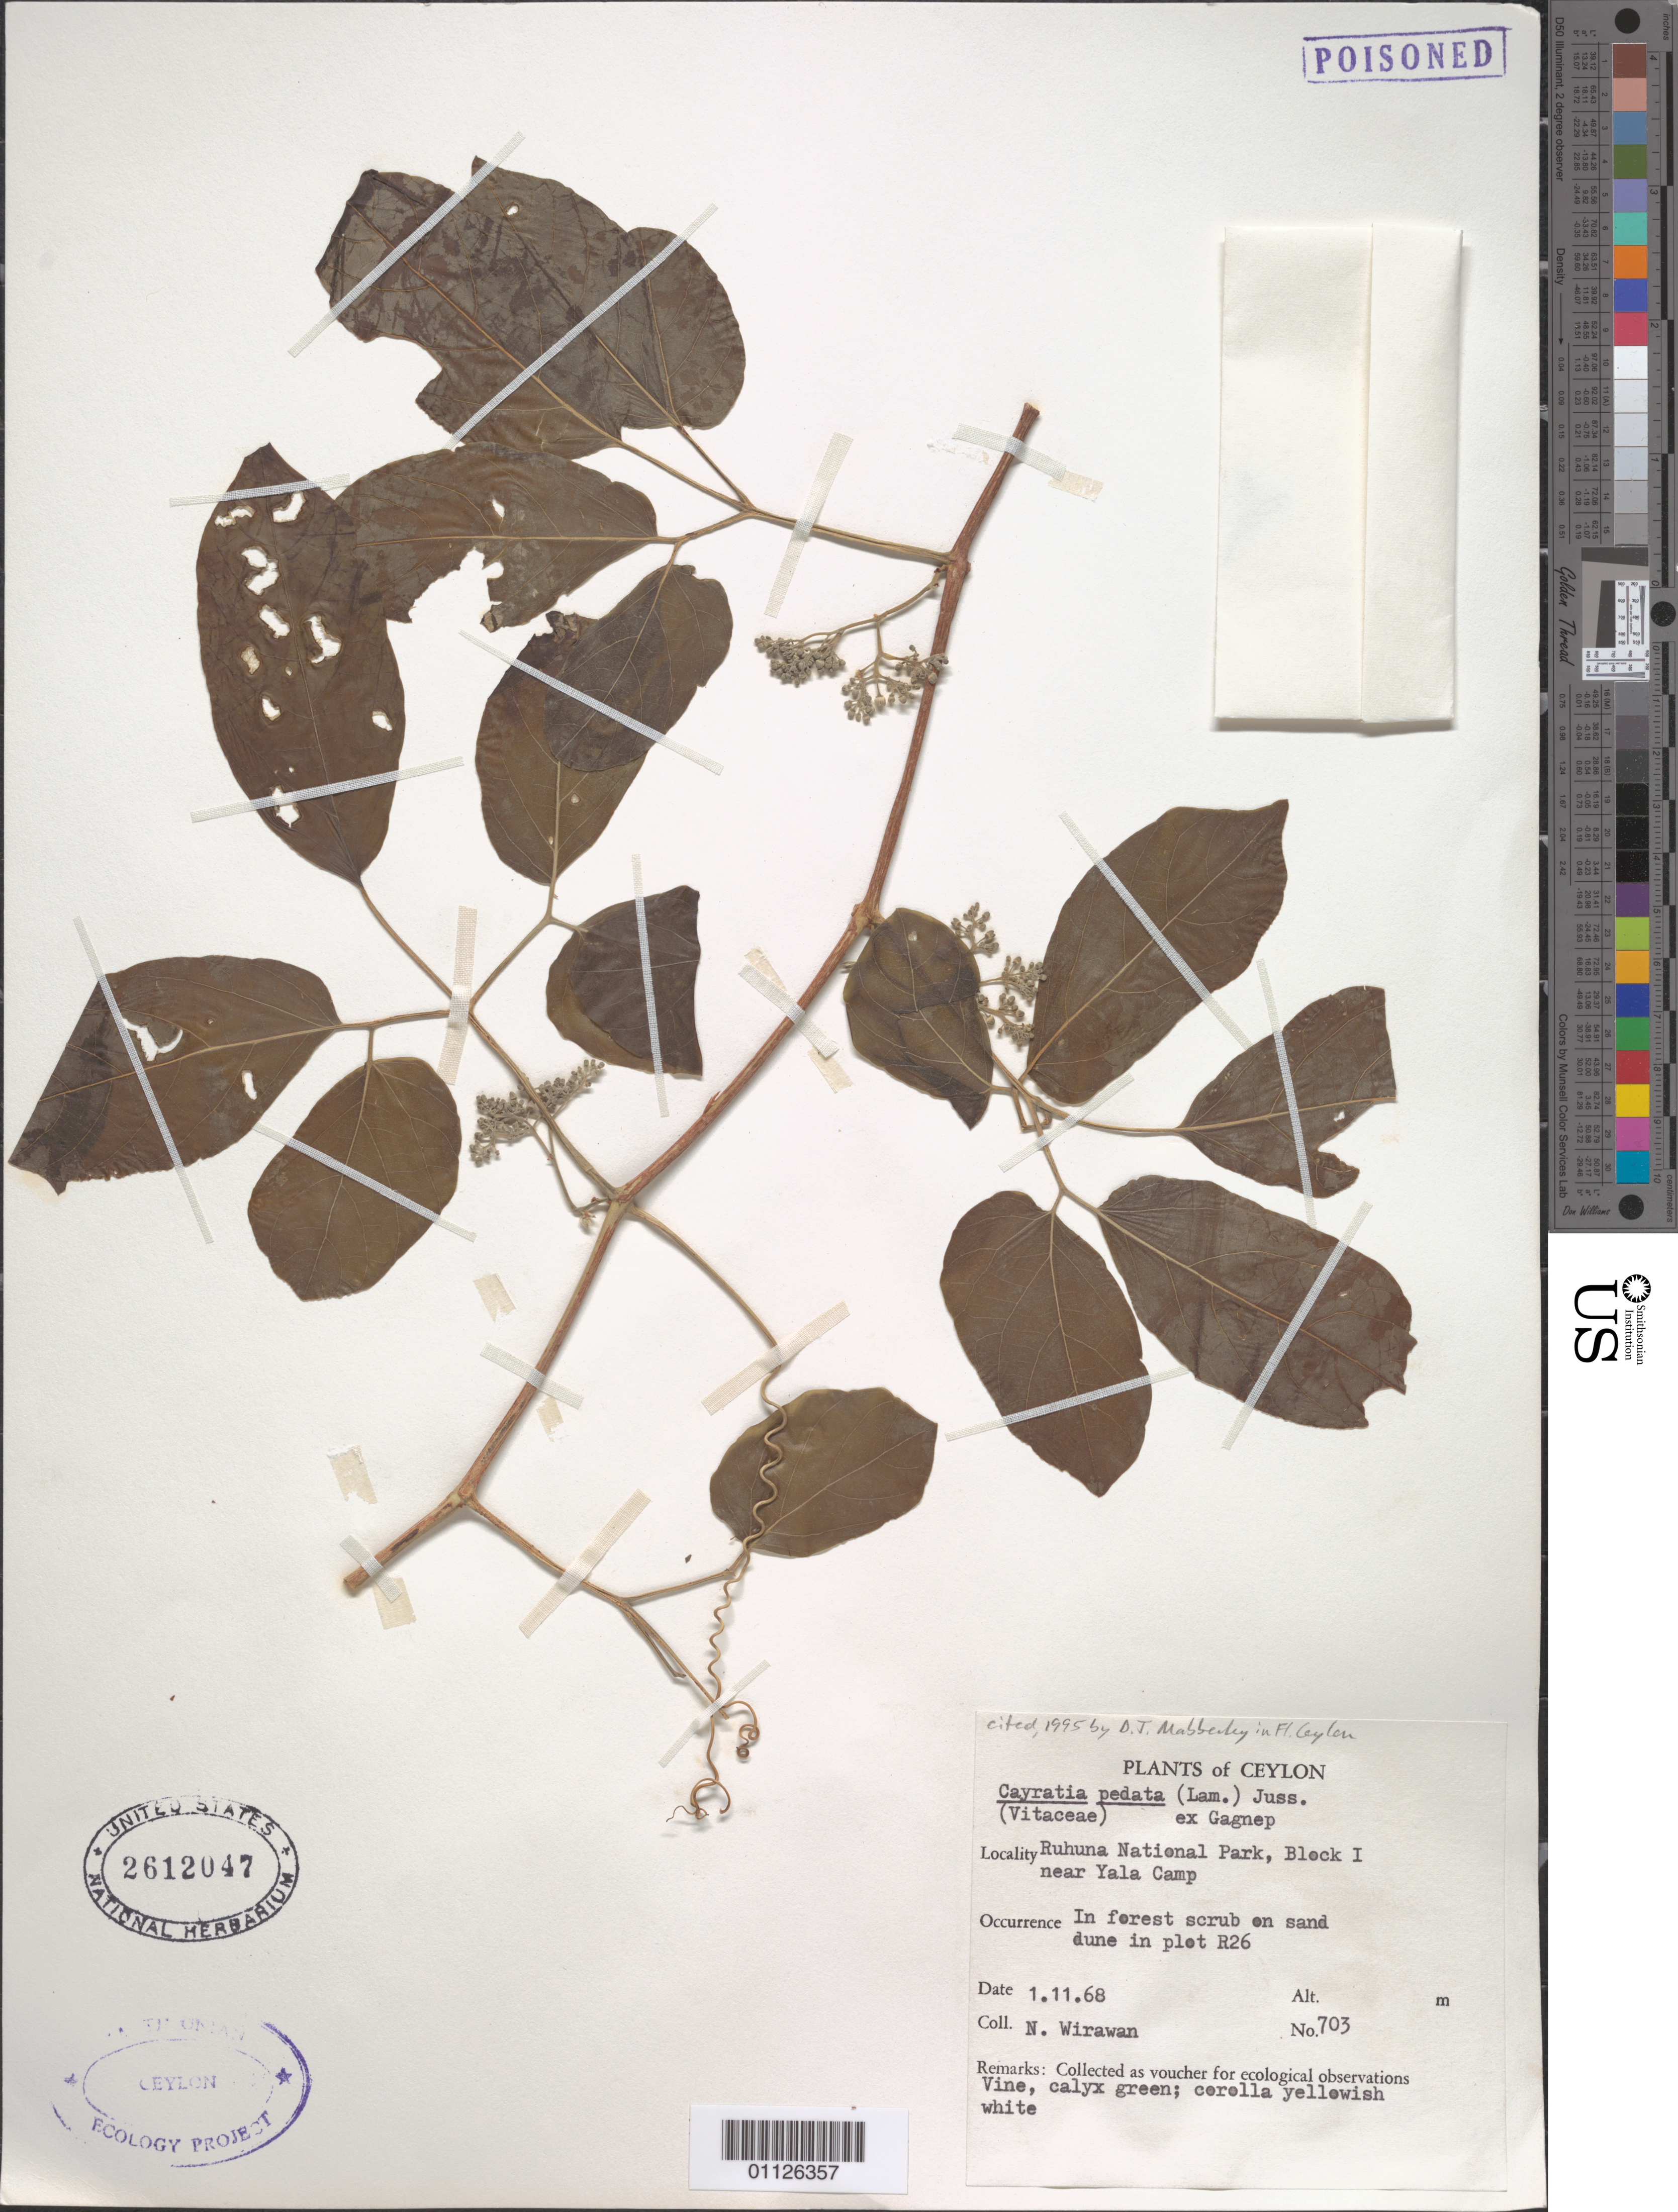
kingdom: Plantae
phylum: Tracheophyta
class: Magnoliopsida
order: Vitales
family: Vitaceae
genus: Cayratia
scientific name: Cayratia pedata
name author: (Lour.) Gagnep.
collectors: N. Wirawan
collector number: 703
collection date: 1968-11-01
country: Sri Lanka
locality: Ruhuna National Park. Block I near Yala Camp.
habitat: In forest scrub on sand dune in plot R26. Vine.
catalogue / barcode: US 2612047